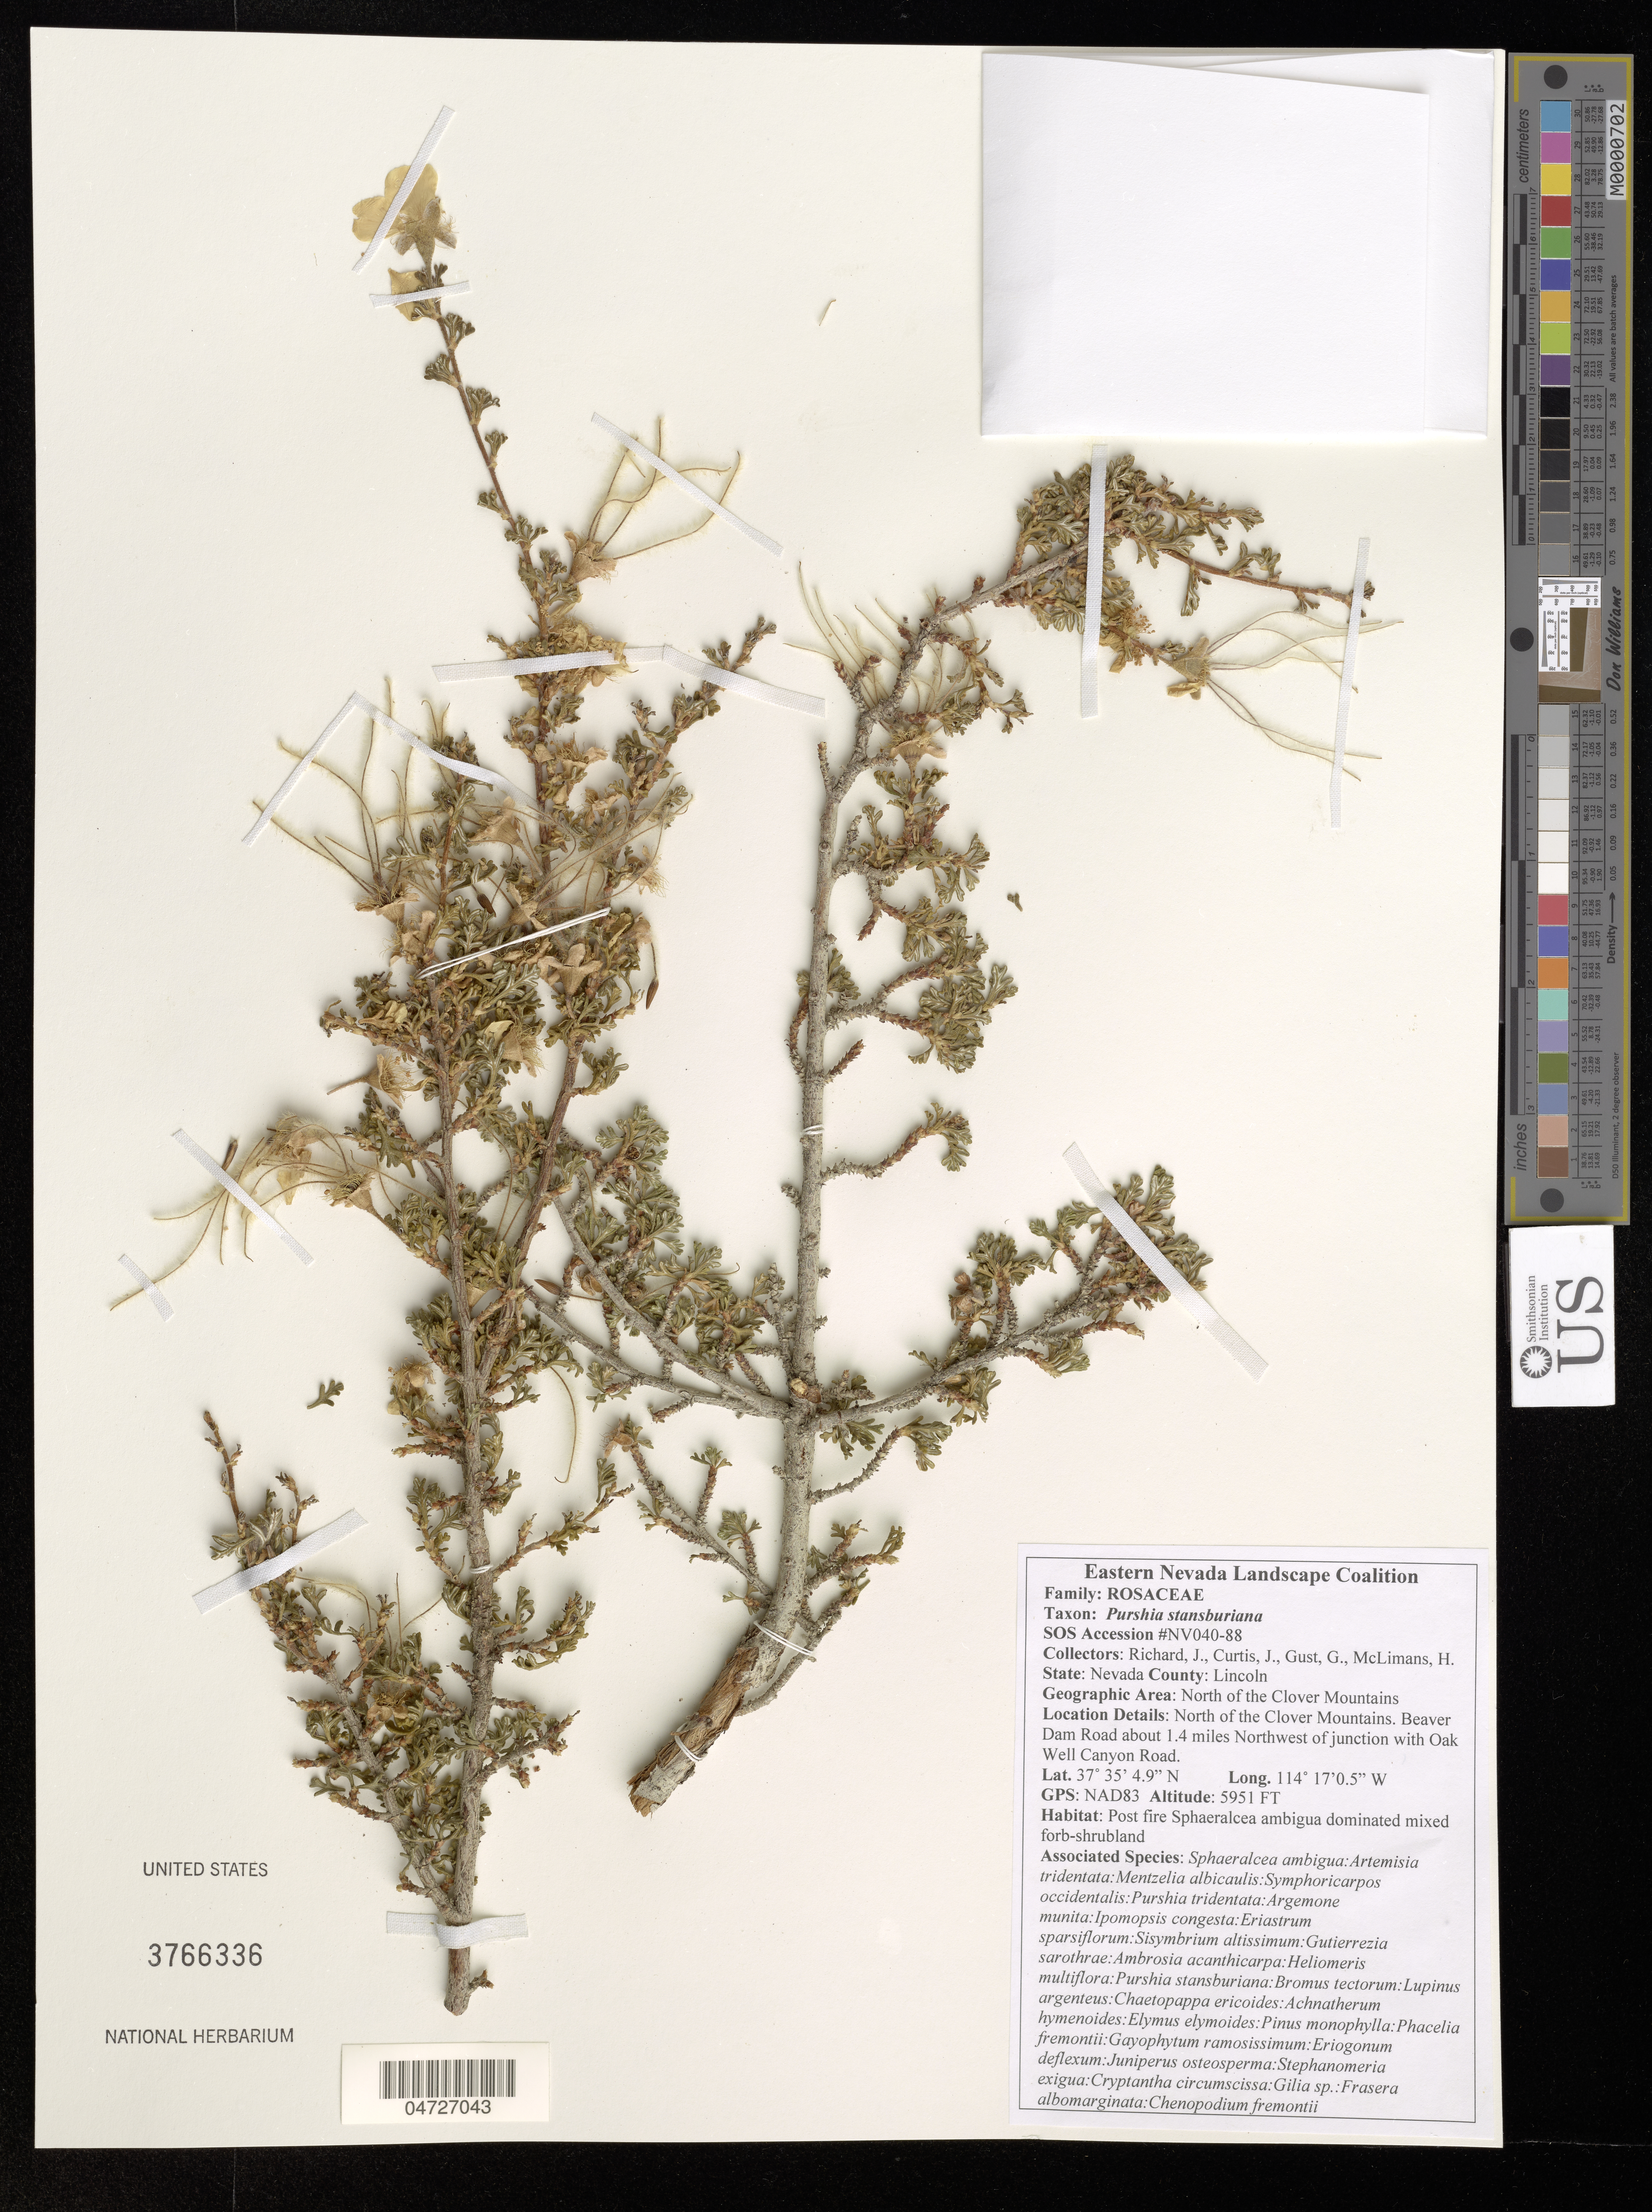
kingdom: Plantae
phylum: Tracheophyta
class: Magnoliopsida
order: Rosales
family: Rosaceae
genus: Purshia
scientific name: Purshia stansburyana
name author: (Torr.) Henrickson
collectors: J. Richard, J. Curtis, G. Gust & H. McLimans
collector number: NV040-88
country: United States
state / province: Nevada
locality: County: Lincoln. North of the Clover Mountains. Beaver Dam Road about 1.4 miles Northwest of junction with Oak Well Canyon Road.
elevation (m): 1814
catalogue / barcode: US 3766336